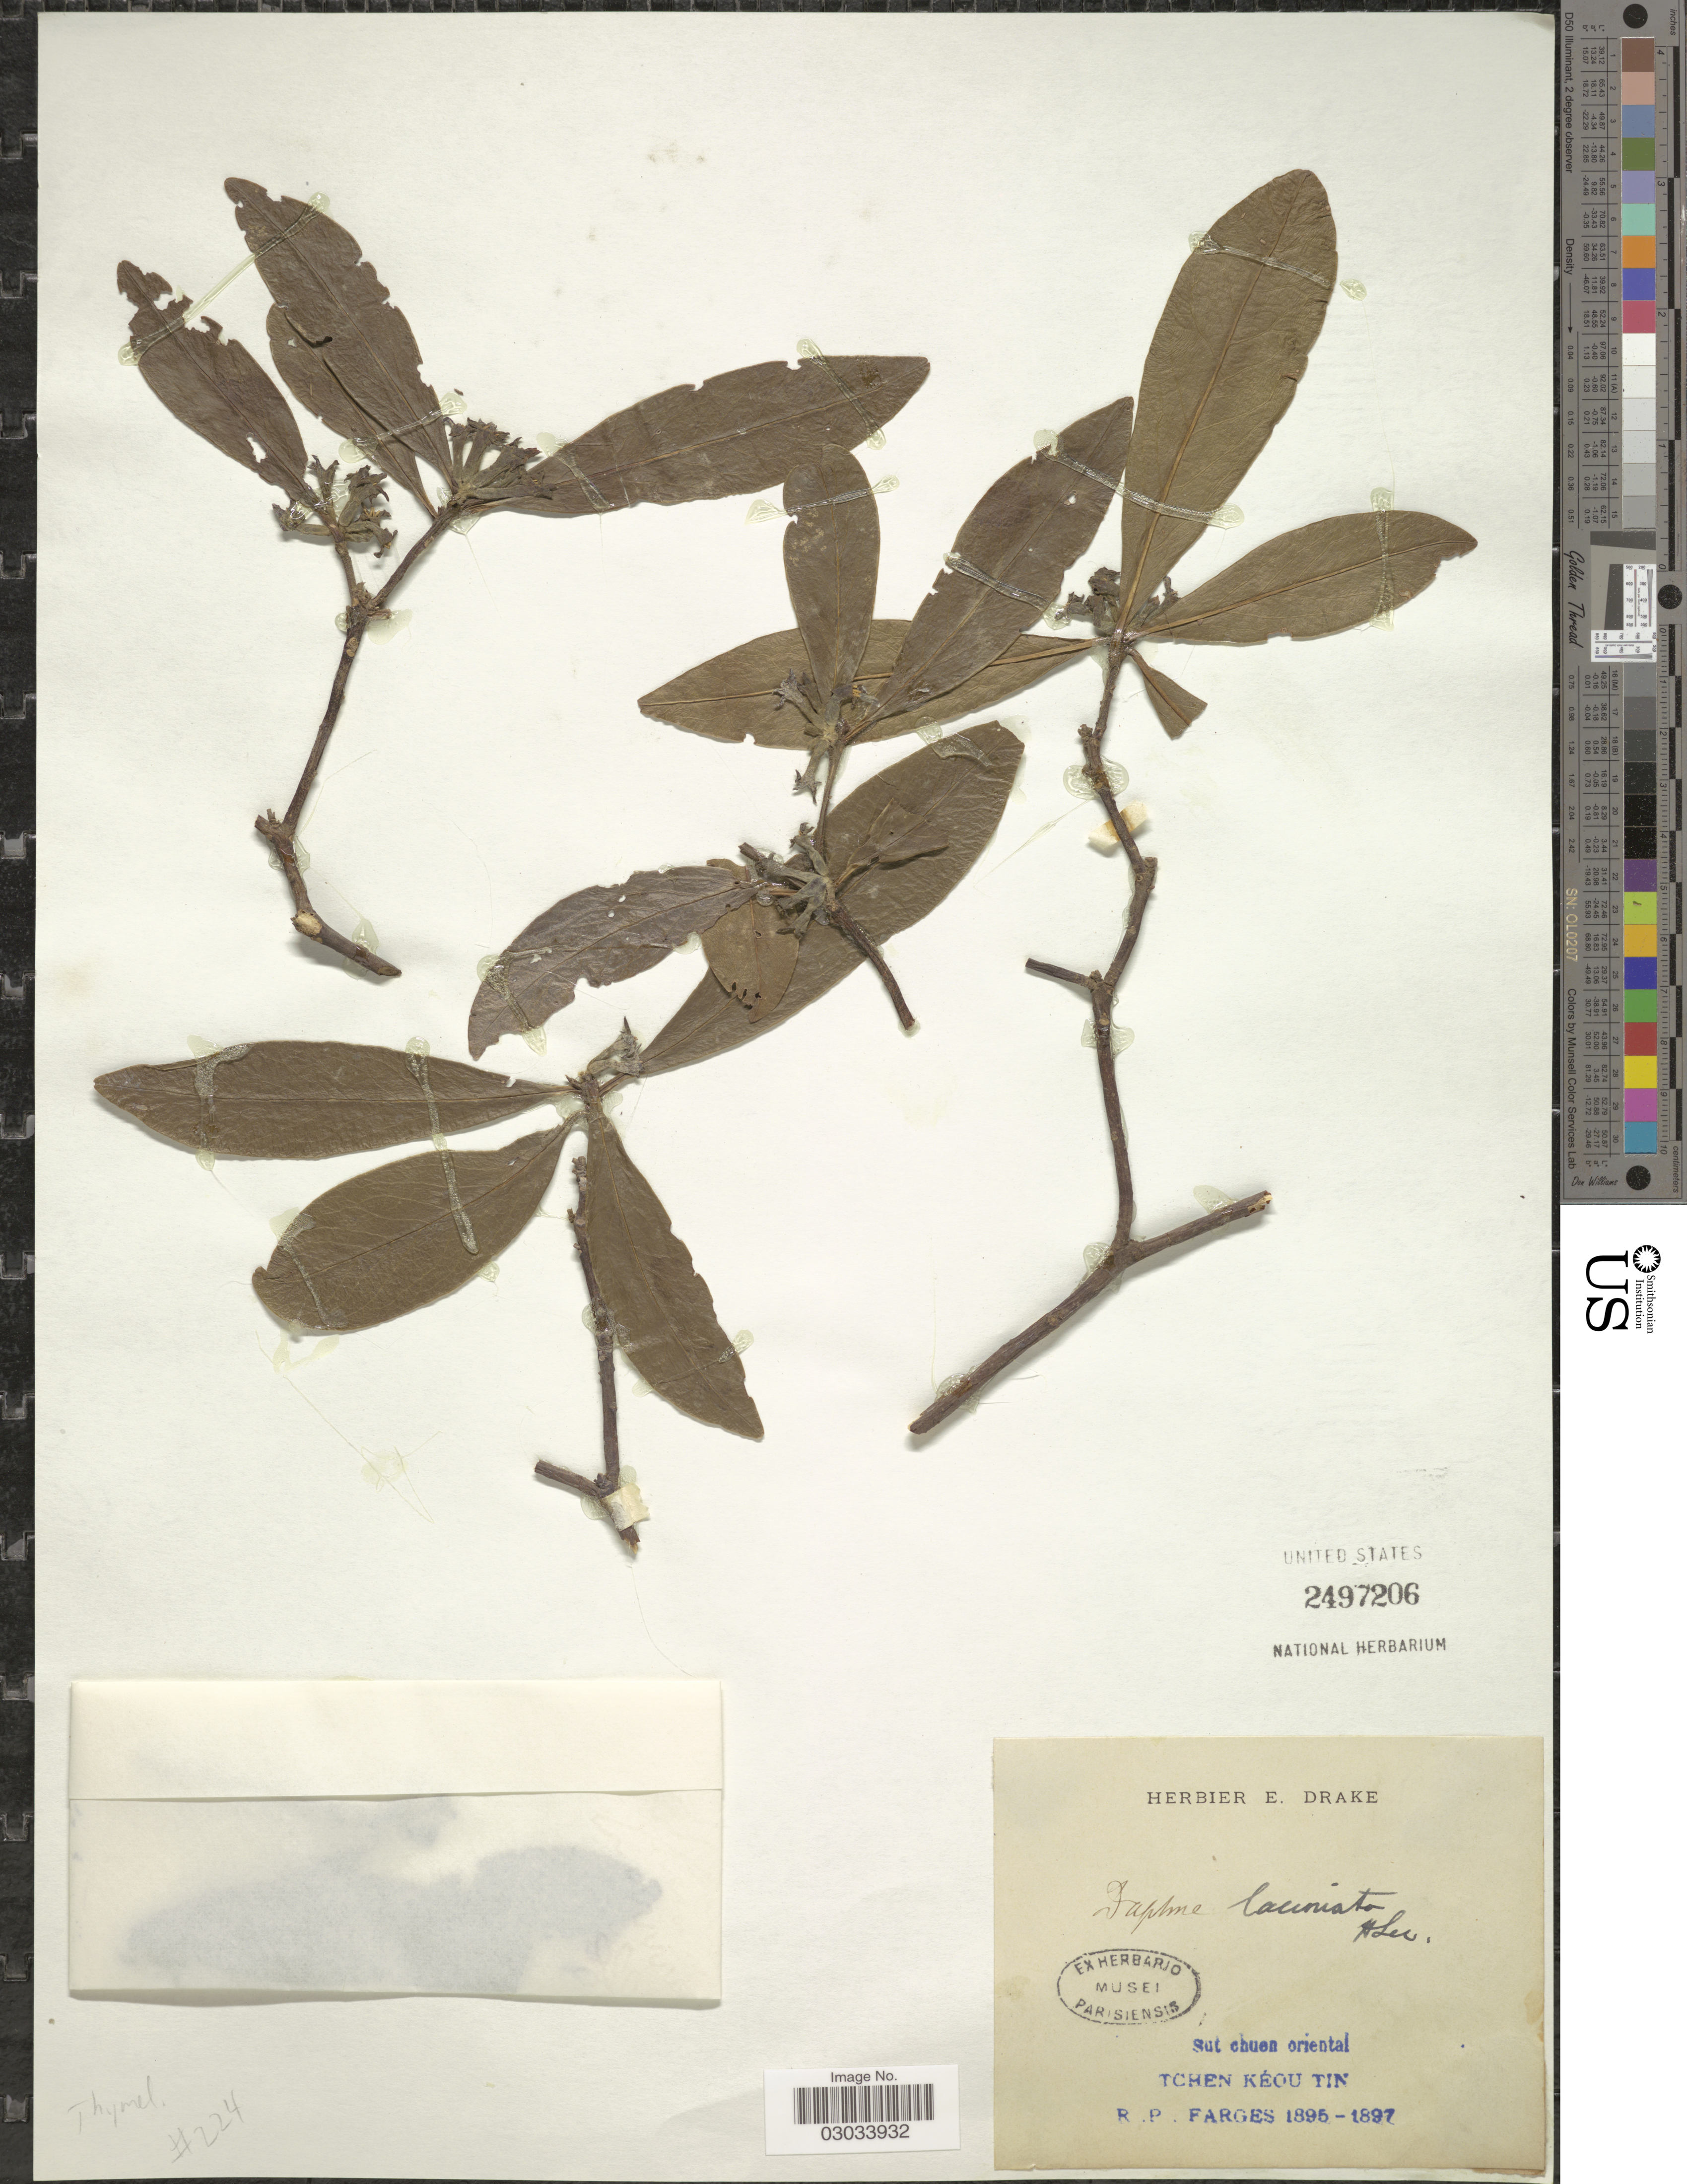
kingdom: Plantae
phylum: Tracheophyta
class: Magnoliopsida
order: Malvales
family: Thymelaeaceae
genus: Daphne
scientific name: Daphne laciniata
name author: Lecomte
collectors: R. Farges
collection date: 1895/1897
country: China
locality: Sut Chuen oriental. Tchen Kéou Tin.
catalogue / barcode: US 2497206